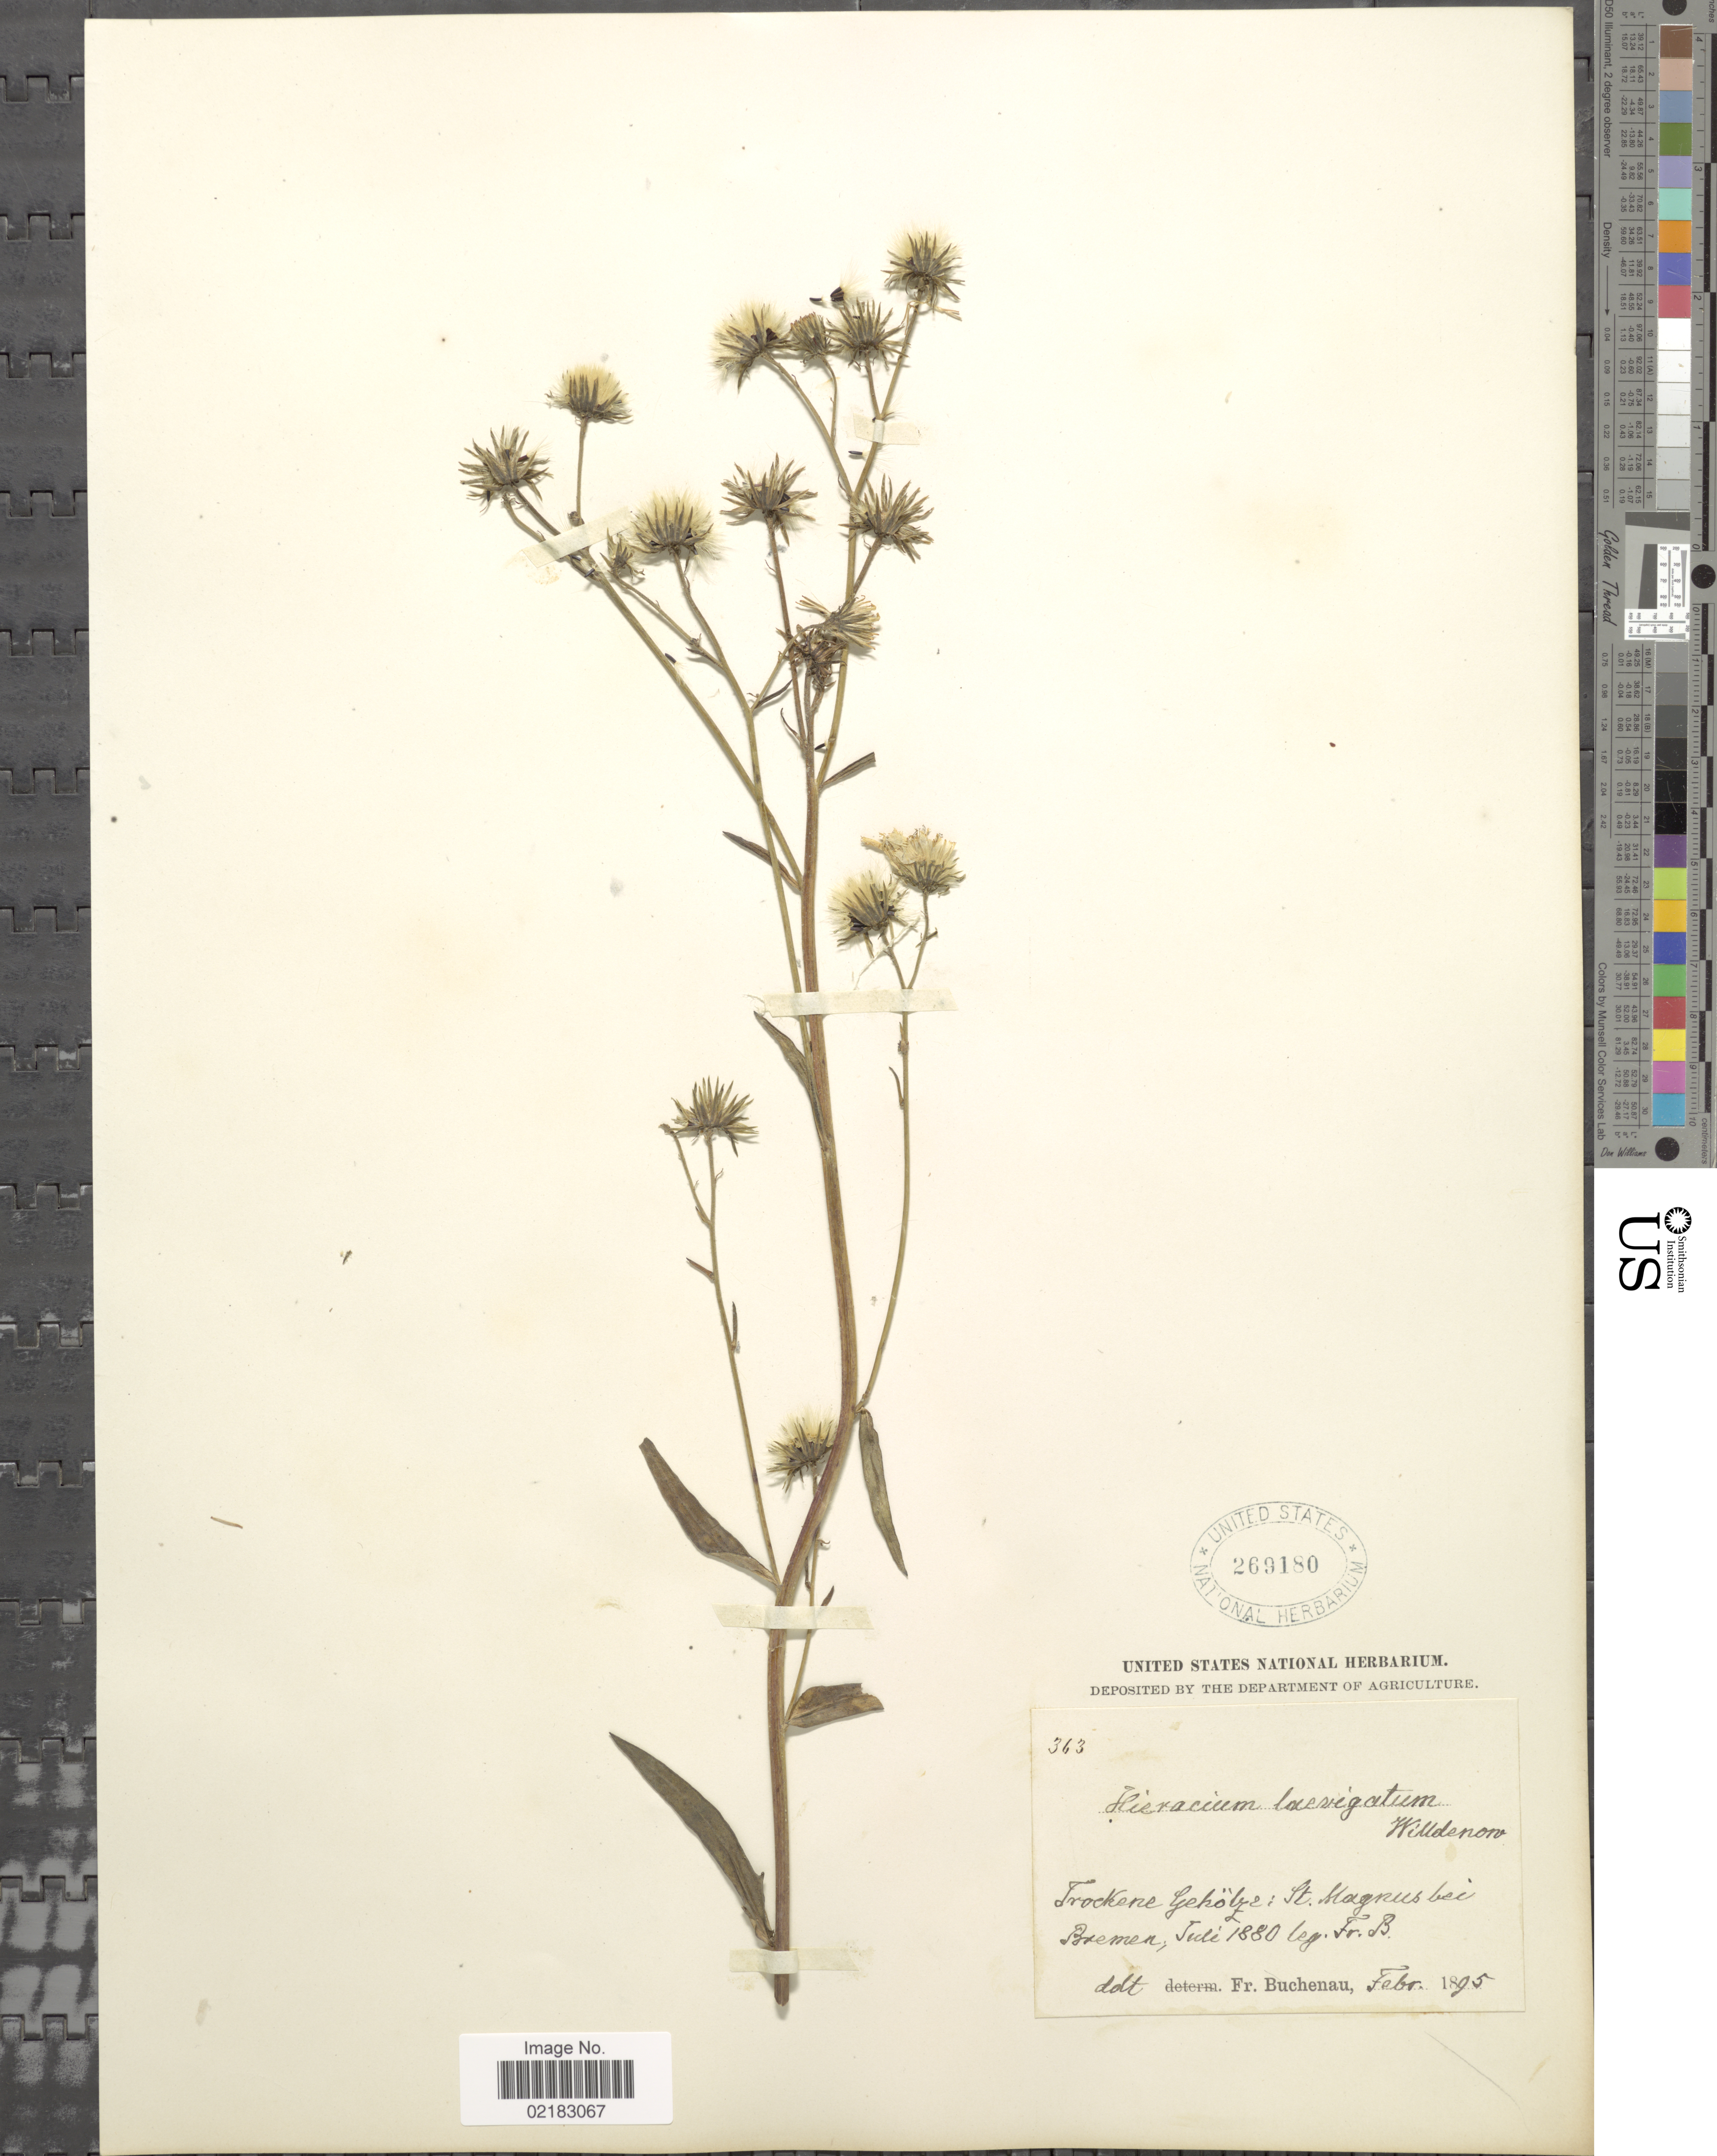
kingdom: Plantae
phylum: Tracheophyta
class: Magnoliopsida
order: Asterales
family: Asteraceae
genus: Hieracium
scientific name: Hieracium laevigatum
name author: Willd.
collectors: F. Buchenau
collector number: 363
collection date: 1880-07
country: Germany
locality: St. Magnus, bei Breman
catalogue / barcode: US 269180